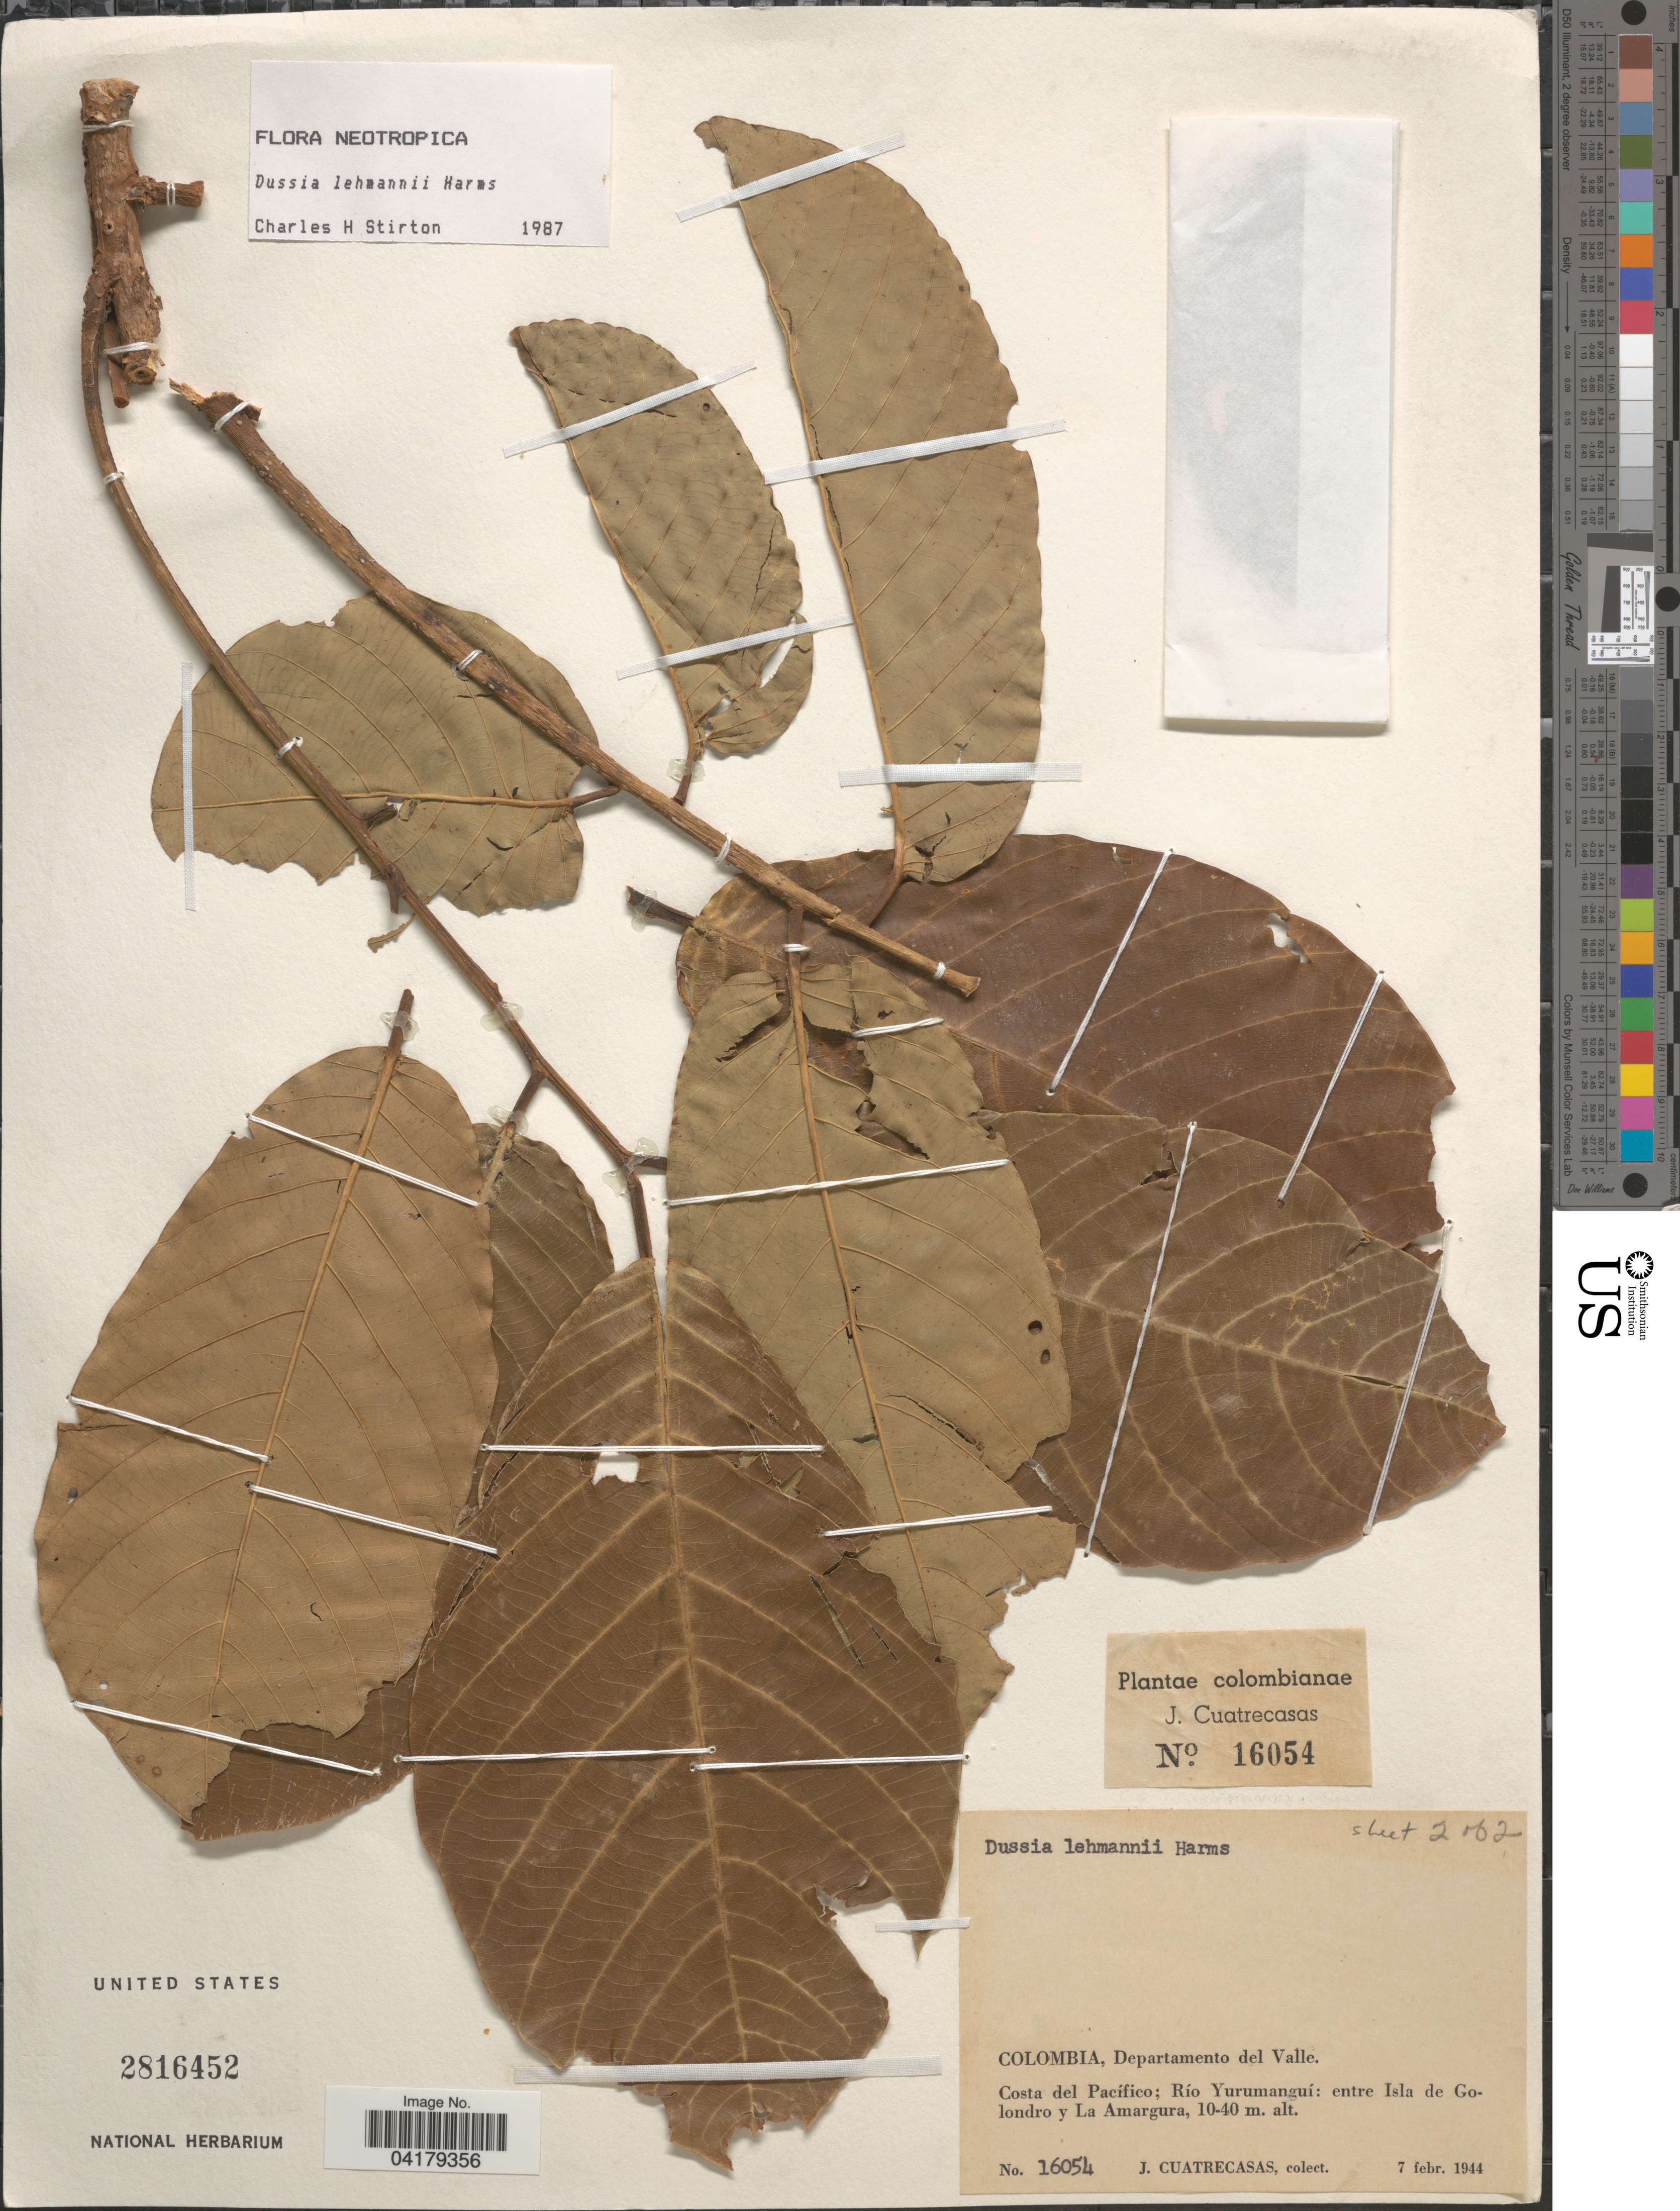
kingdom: Plantae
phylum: Tracheophyta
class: Magnoliopsida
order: Fabales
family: Fabaceae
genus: Dussia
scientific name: Dussia lehmannii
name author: Harms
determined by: Stirton, Charles H.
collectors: J. Cuatrecasas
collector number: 16054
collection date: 1944-02-07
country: Colombia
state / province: Valle del Cauca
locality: Departamento del Valle. Costa del Pacífico; Río Yurumanguí: entre Isla de Golondro y La Amargura.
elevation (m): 10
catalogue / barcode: US 2816452